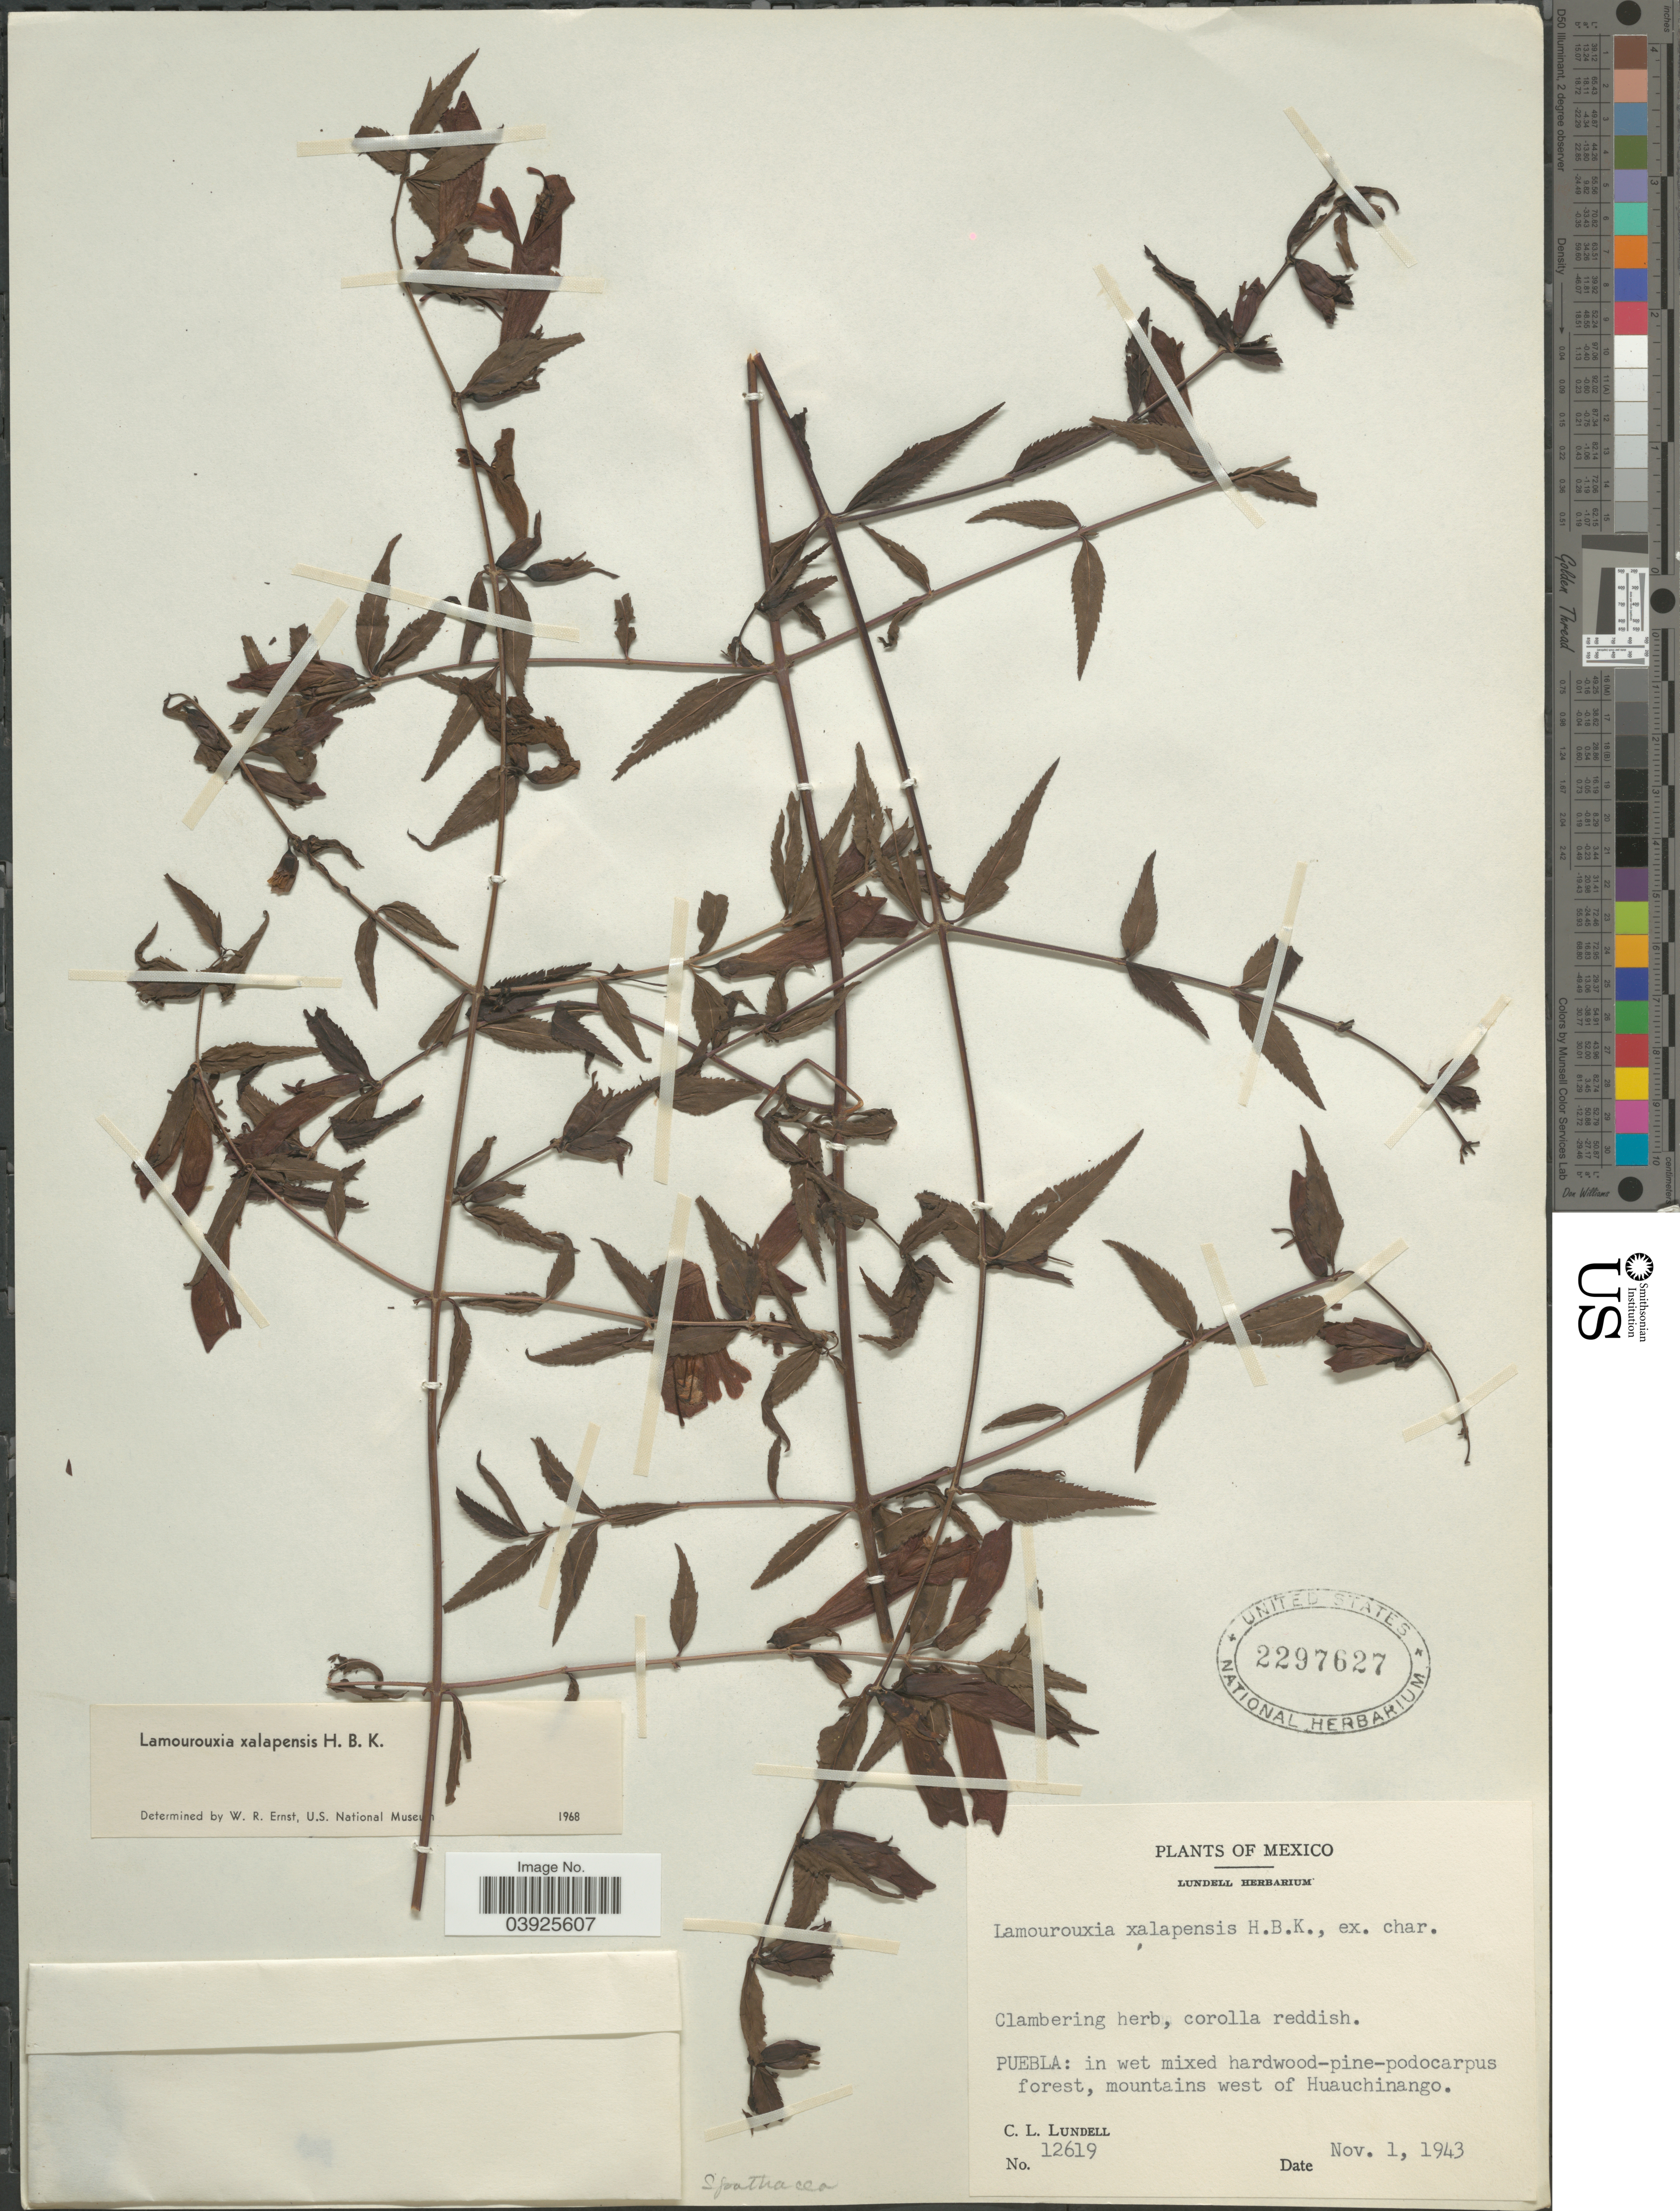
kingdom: Plantae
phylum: Tracheophyta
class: Magnoliopsida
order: Lamiales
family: Orobanchaceae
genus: Lamourouxia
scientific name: Lamourouxia xalapensis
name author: Kunth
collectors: C. L. Lundell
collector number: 12619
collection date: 1943-11-01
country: Mexico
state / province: Puebla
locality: Mountains west of Huauchinango.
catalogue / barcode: US 2297627